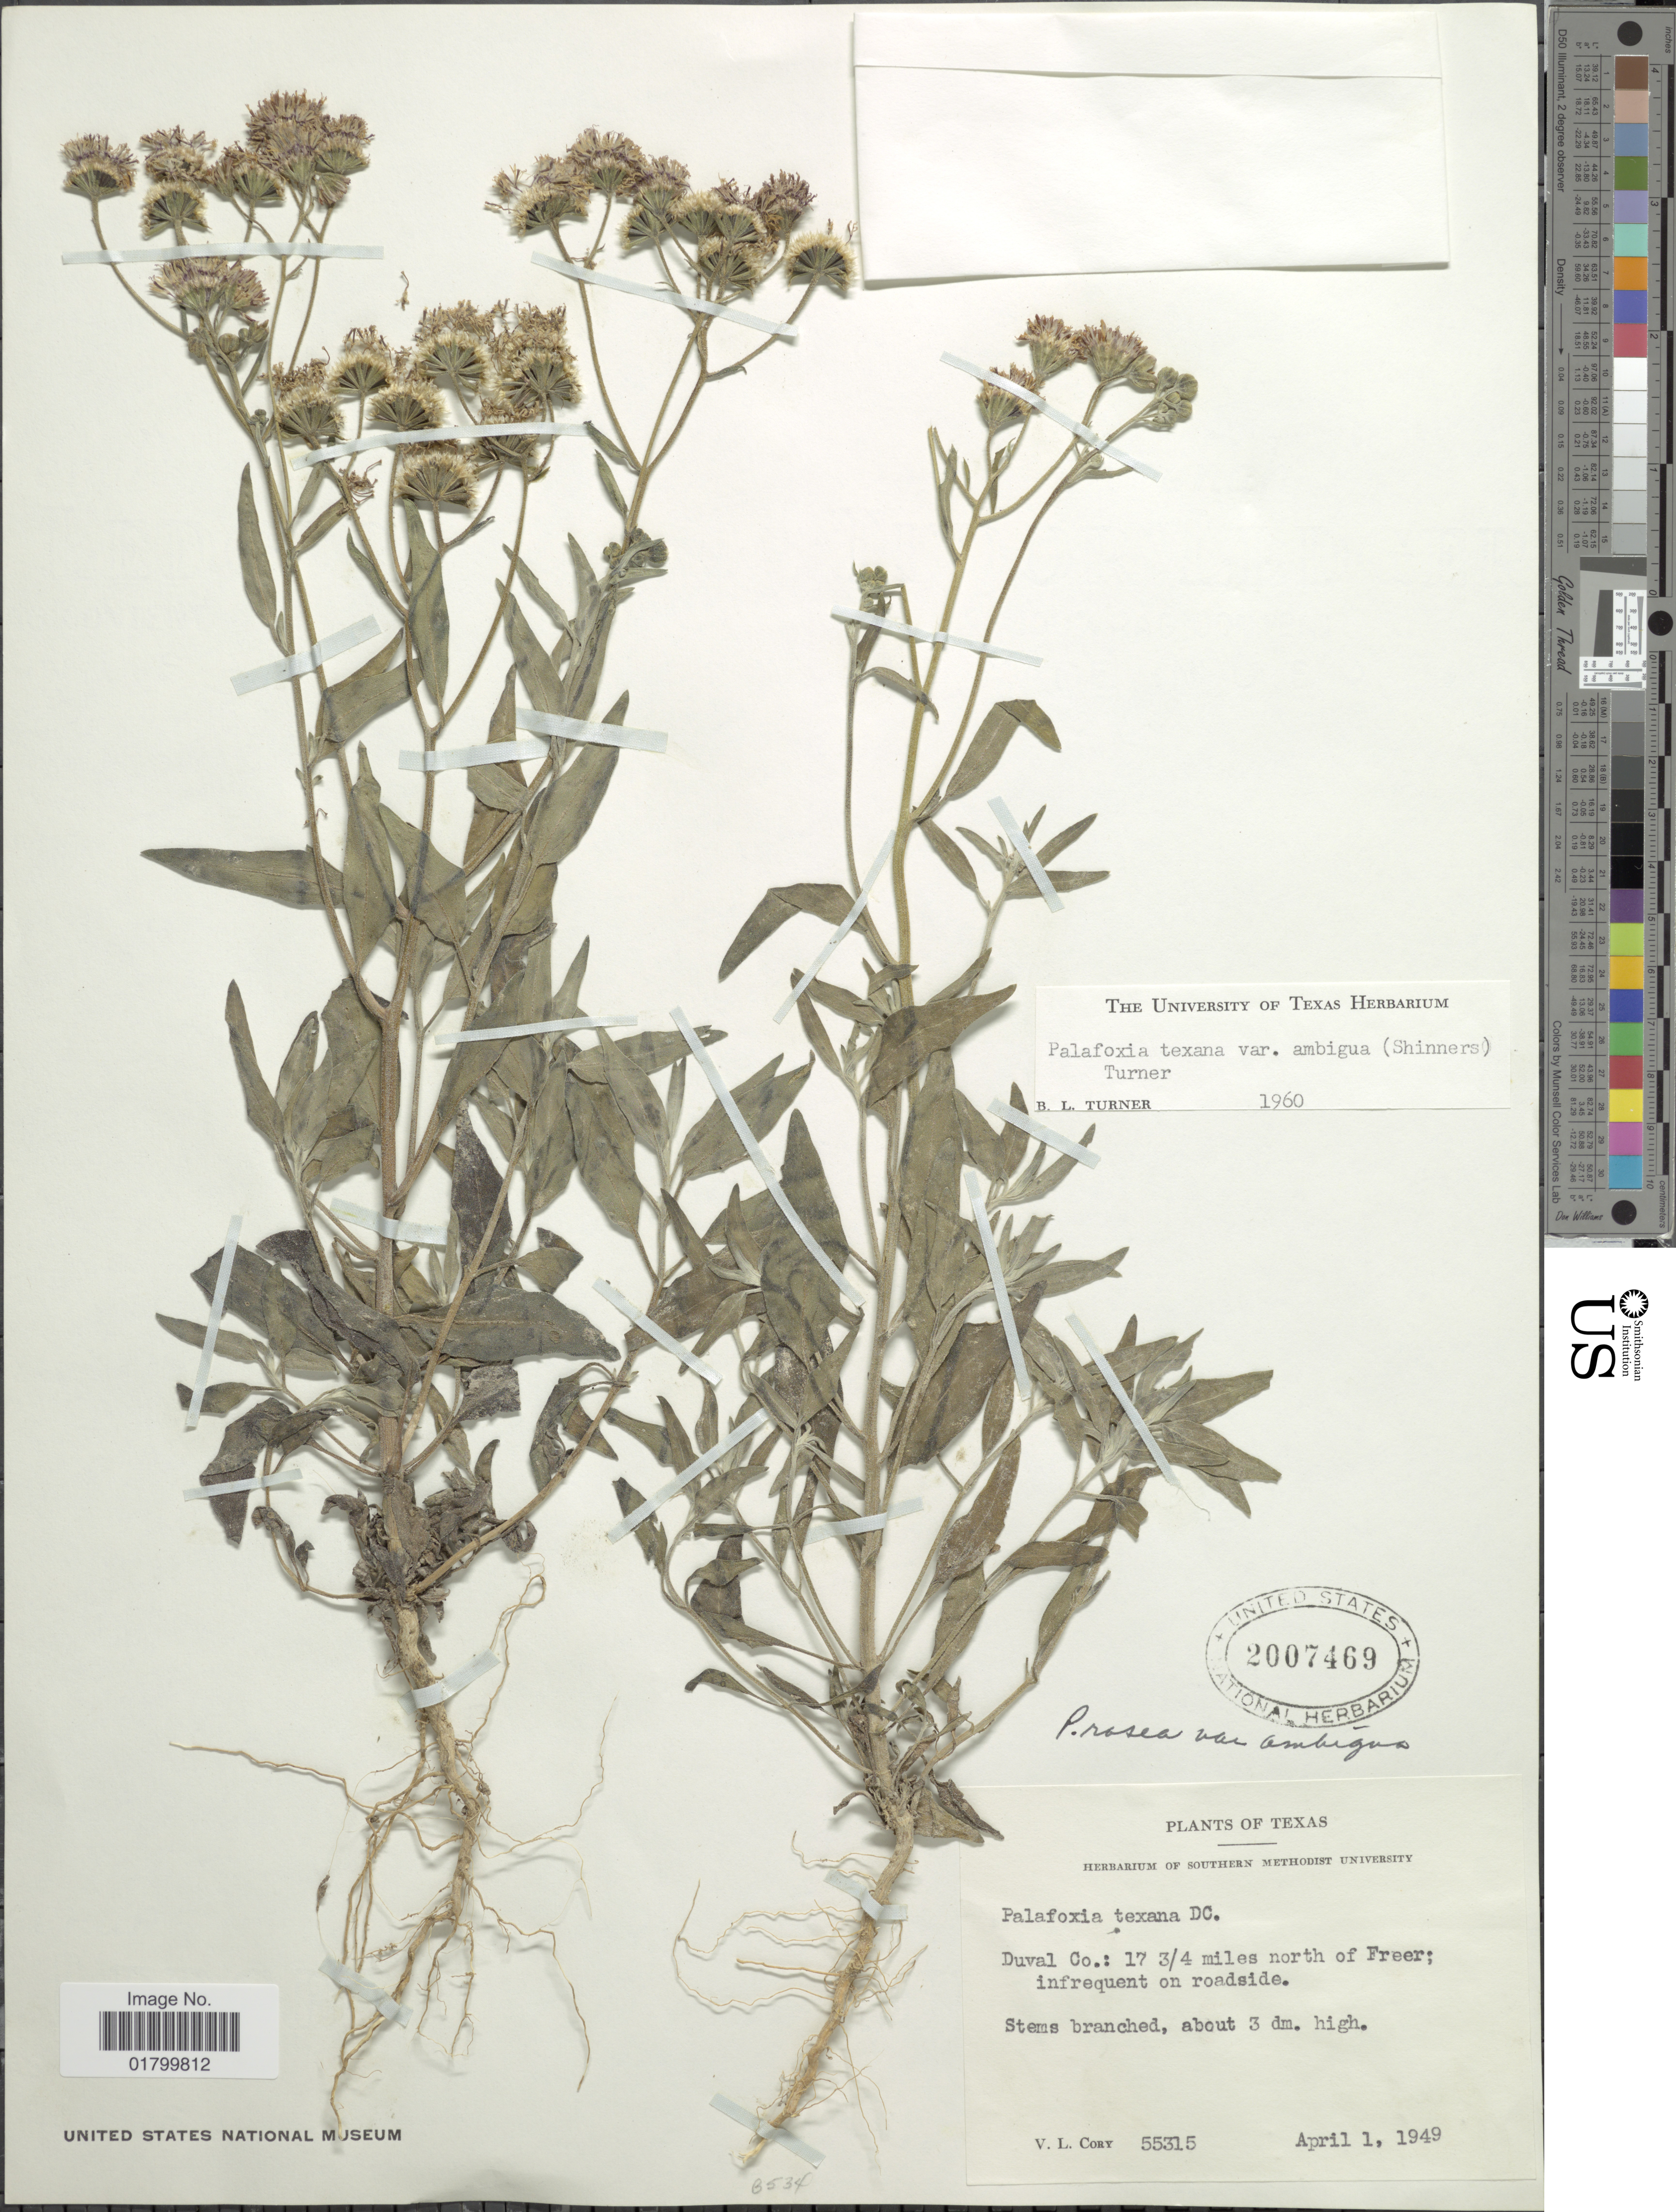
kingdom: Plantae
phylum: Tracheophyta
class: Magnoliopsida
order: Asterales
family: Asteraceae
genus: Palafoxia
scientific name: Palafoxia texana var. ambigua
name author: (Shinners) B.L. Turner & M.I. Morris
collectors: V. Cory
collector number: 55315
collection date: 1949-04-01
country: United States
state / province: Texas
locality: Duval Co.: 17 3/4 north of Freer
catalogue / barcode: US 2007469